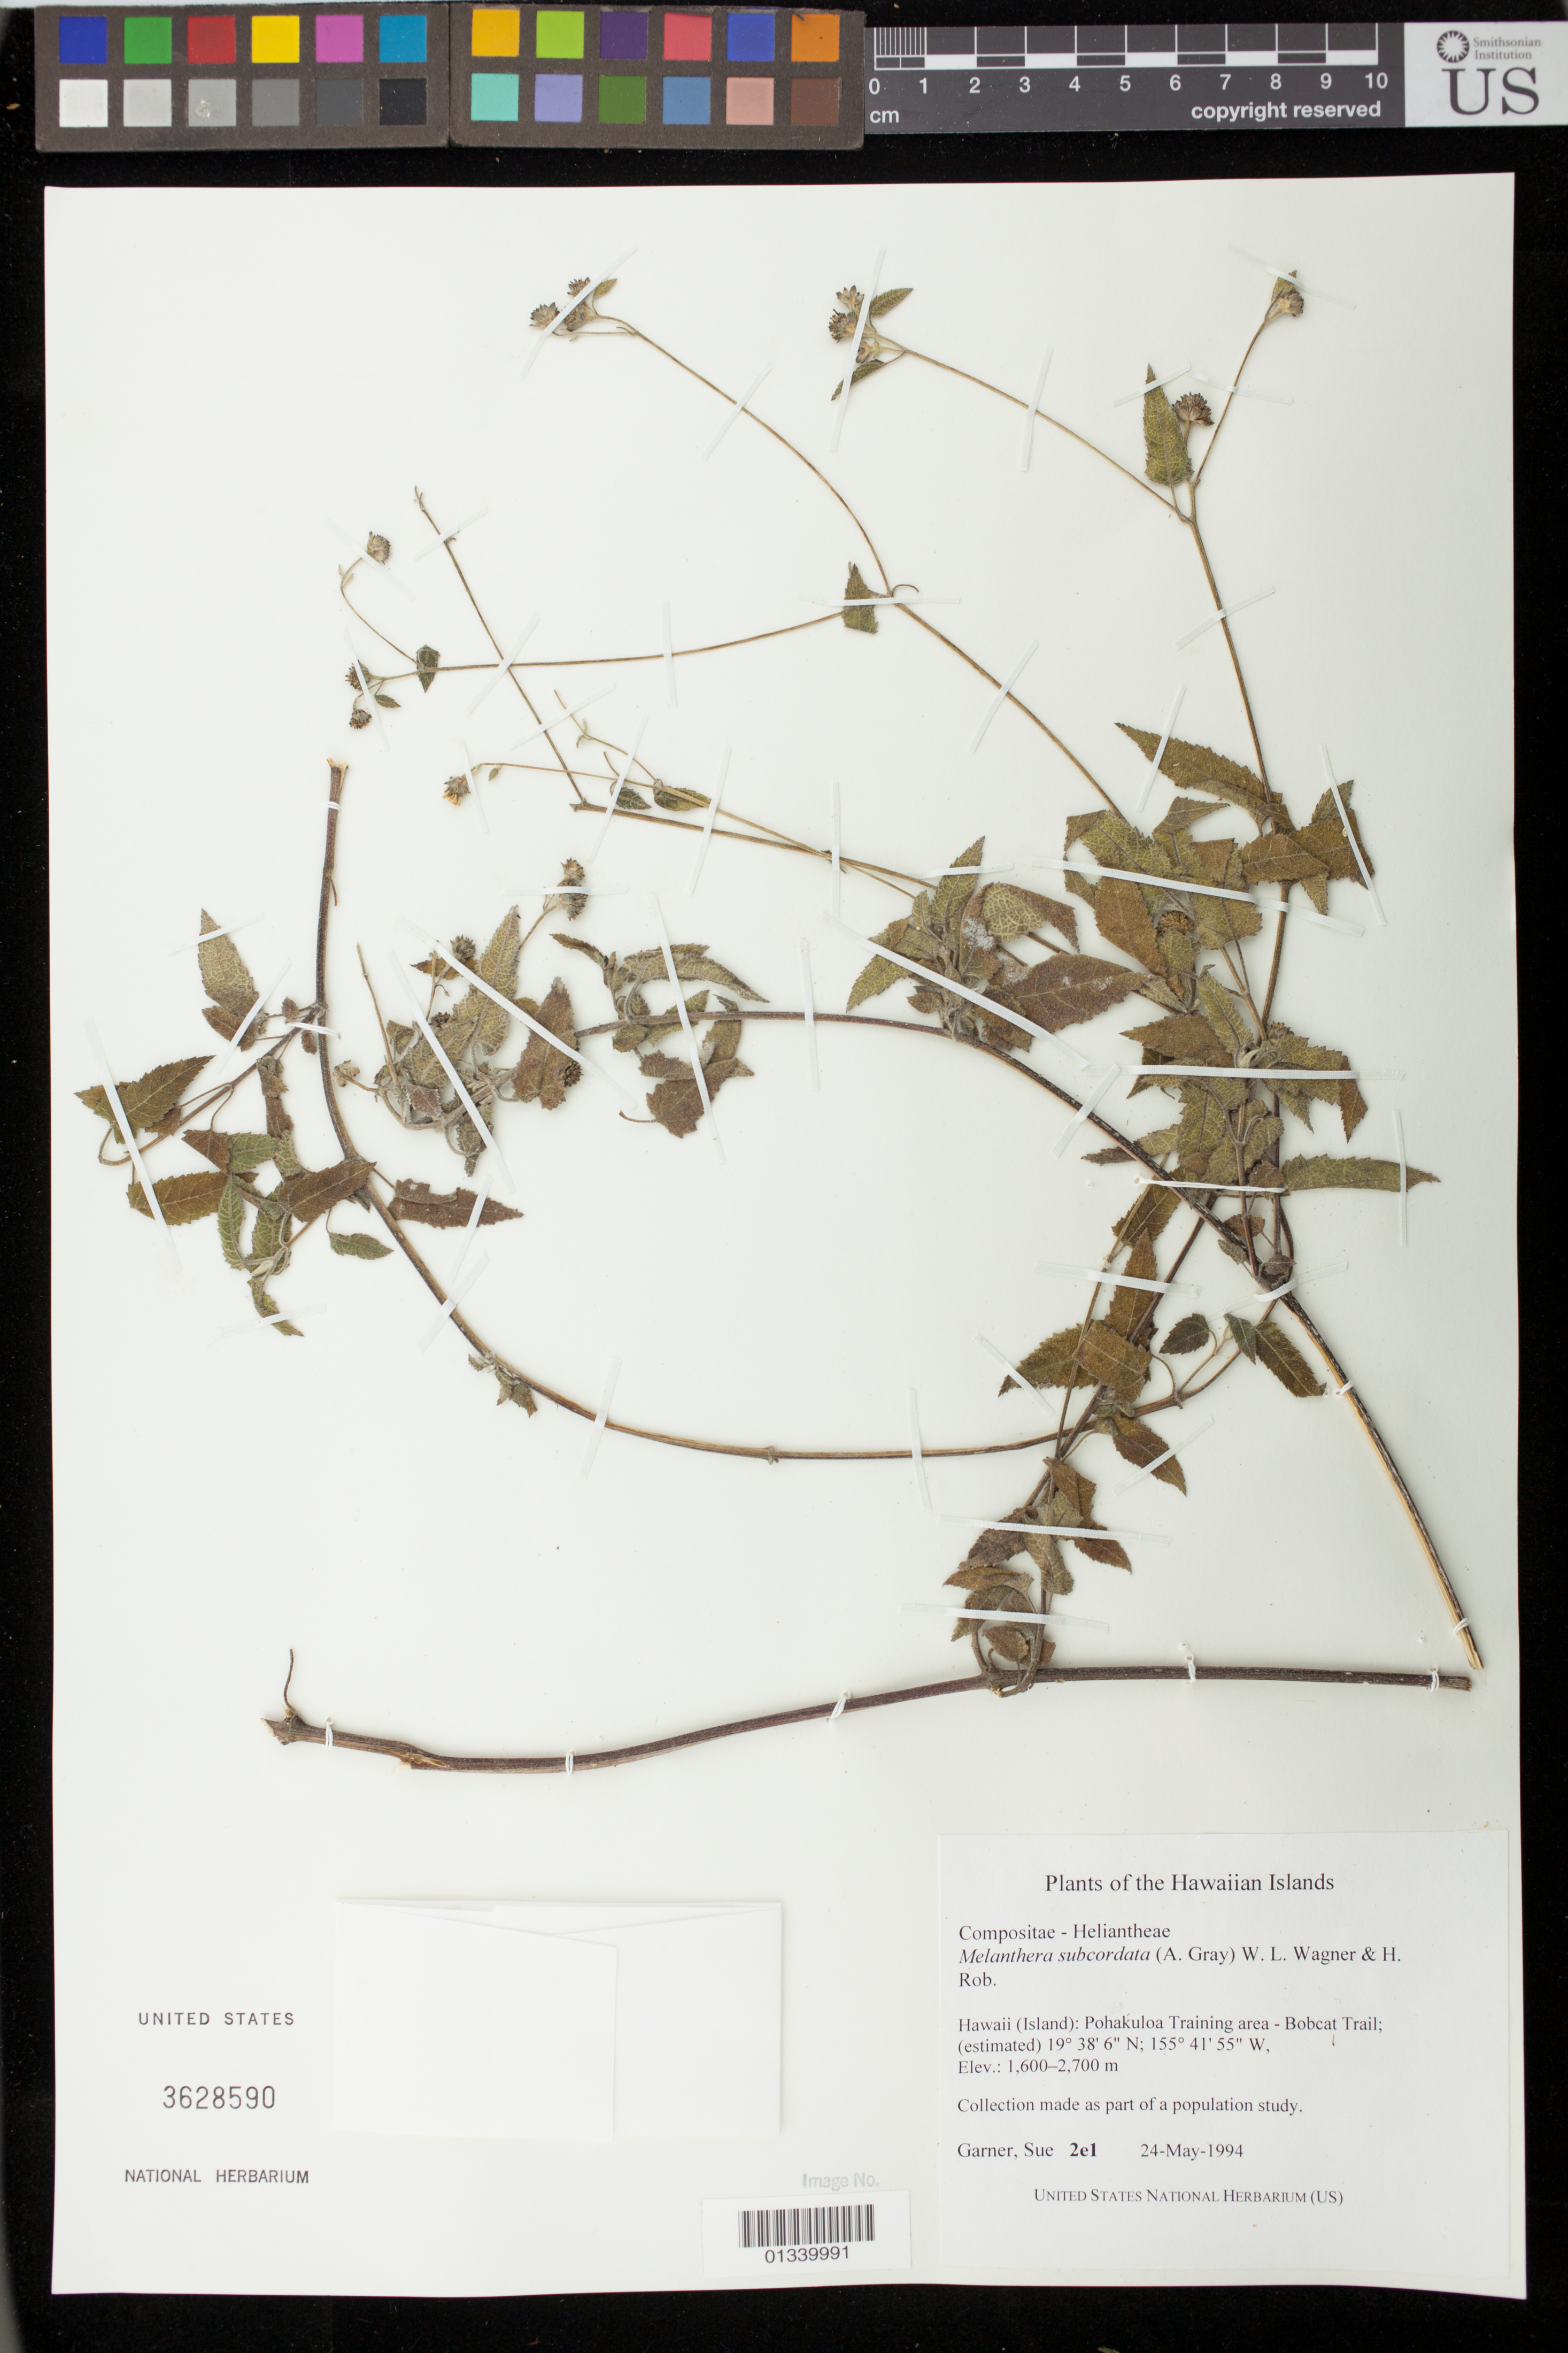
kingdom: Plantae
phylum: Tracheophyta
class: Magnoliopsida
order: Asterales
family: Asteraceae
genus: Wollastonia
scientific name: Wollastonia subcordata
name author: (A. Gray) Orchard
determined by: Wagner, W. L., (BOT), Smithsonian Institution - National Museum of Natural History (UNITED STATES)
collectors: S. Garner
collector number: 2e1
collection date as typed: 24 May 1994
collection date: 1994-05-24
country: United States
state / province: Hawaii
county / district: Hawaii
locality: Pohakuloa Training area - Bobcat Trail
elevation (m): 1600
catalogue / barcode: US 3628590